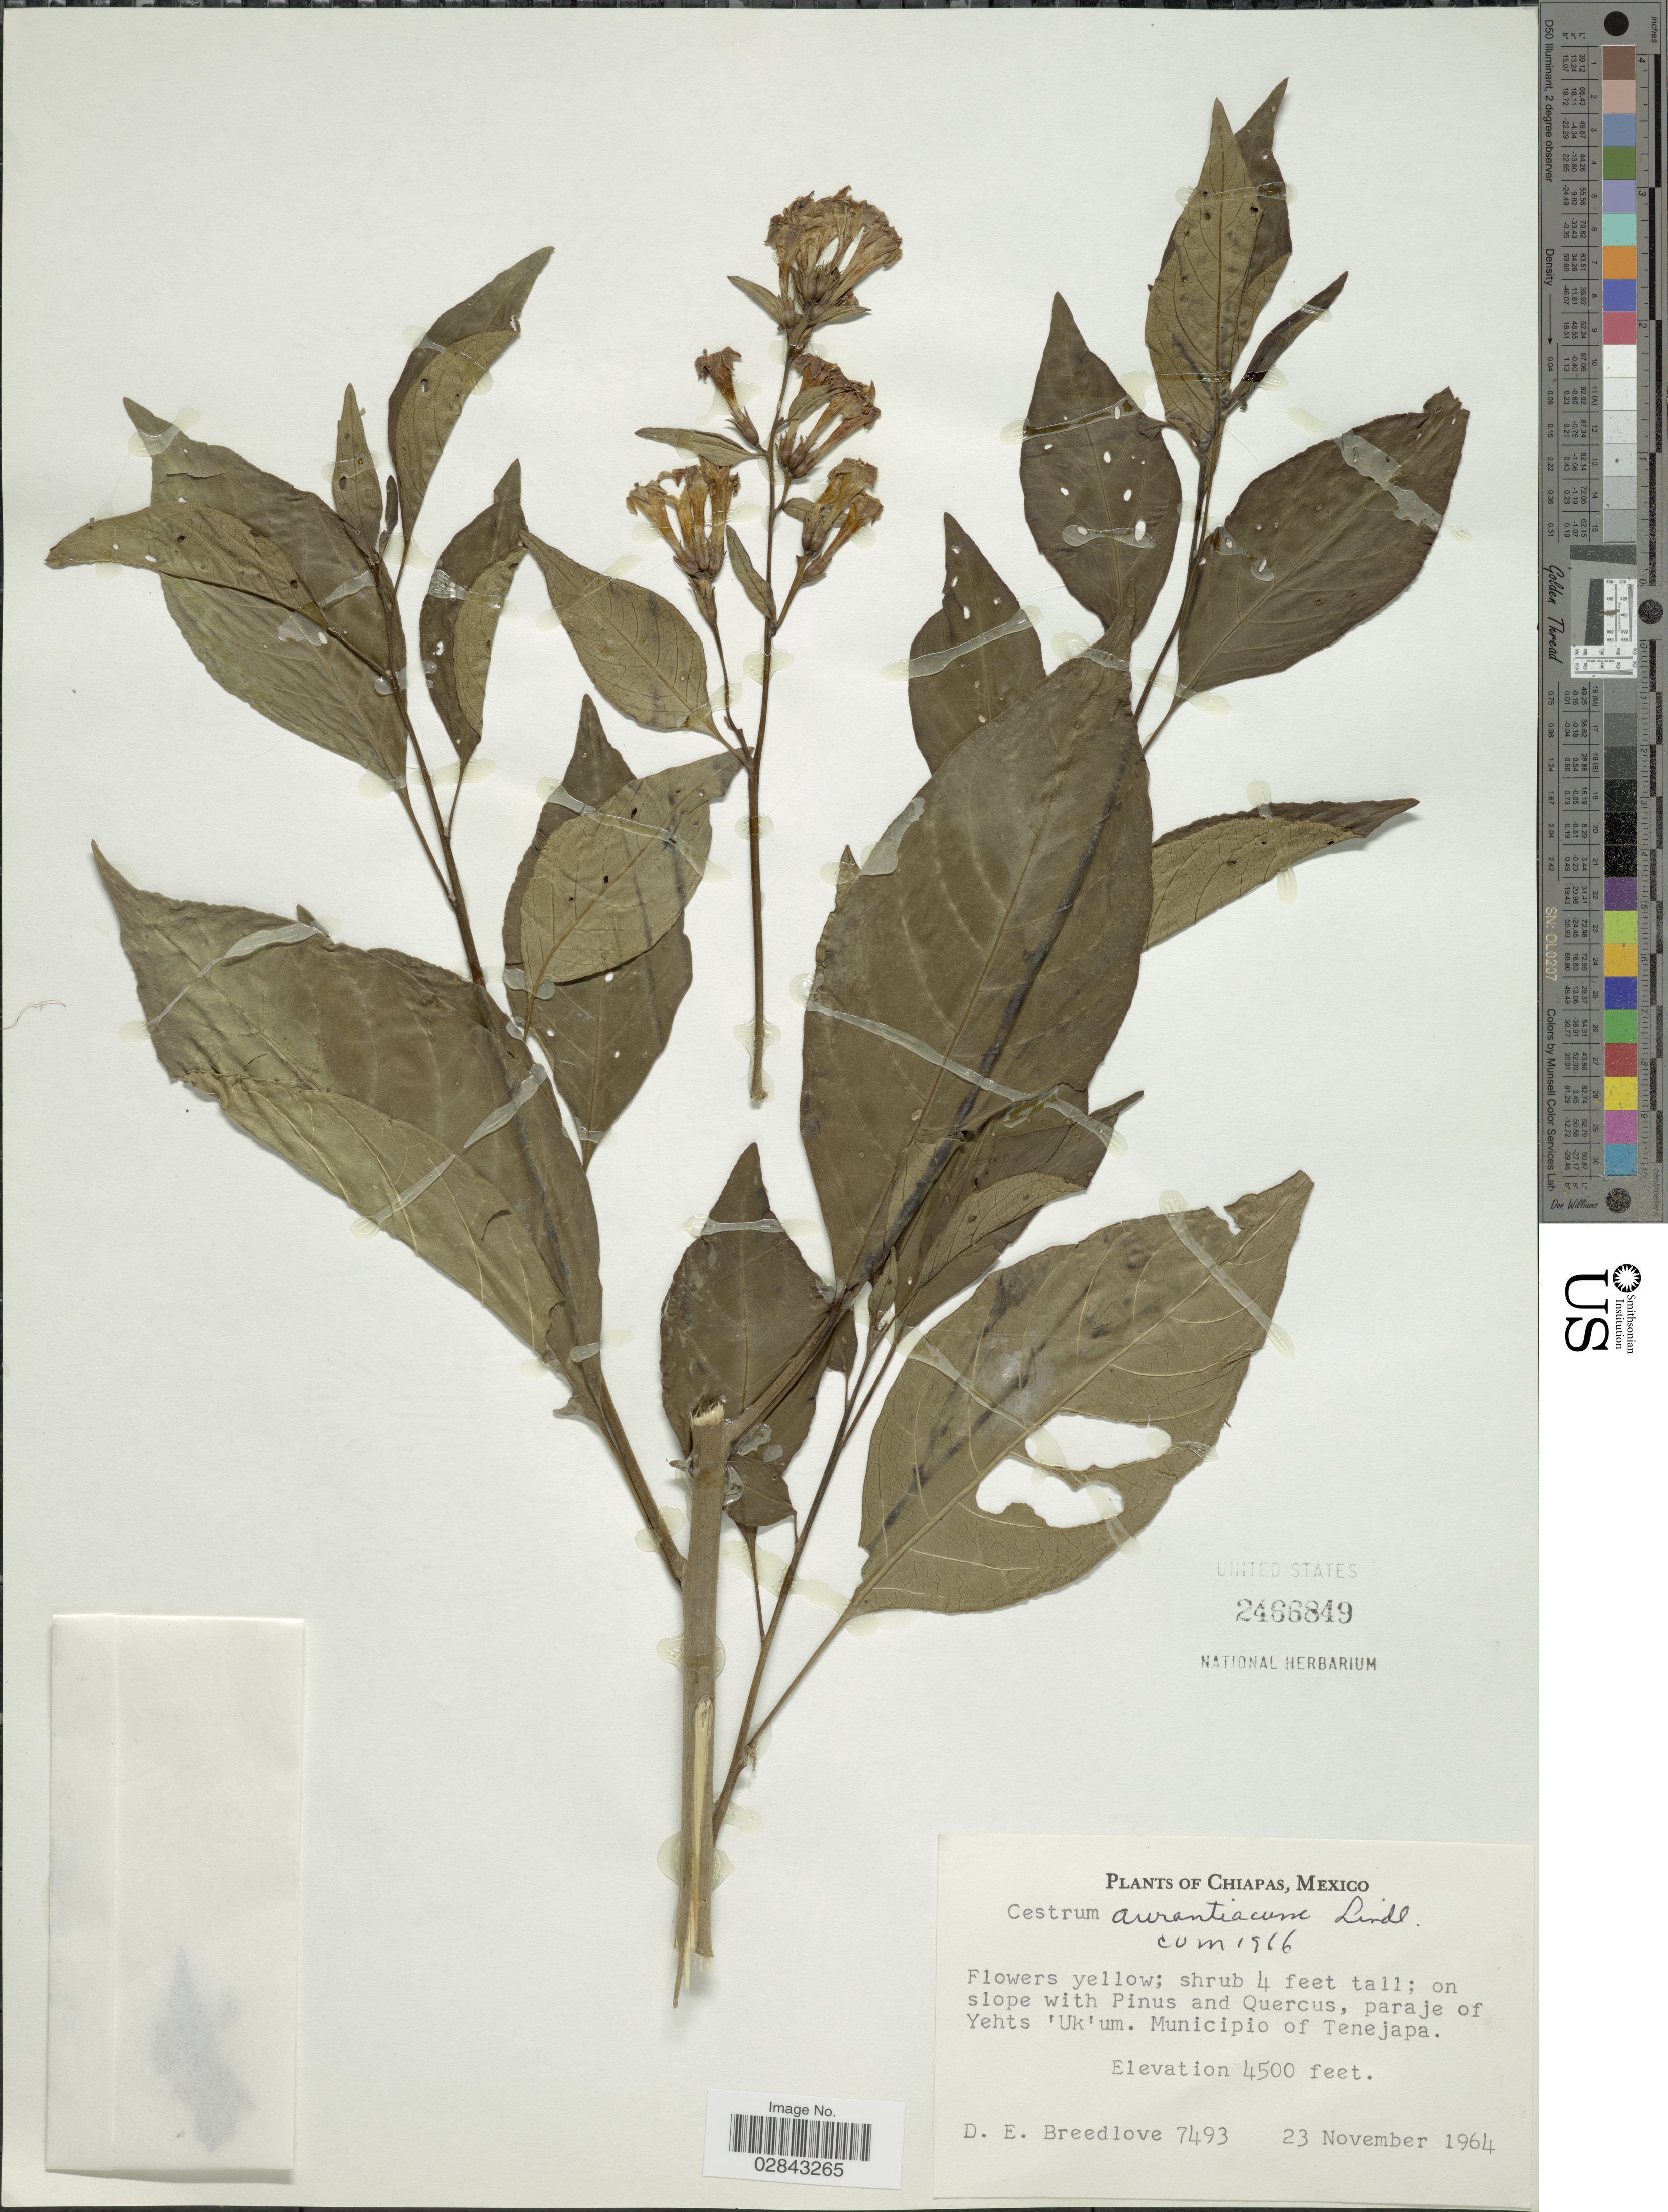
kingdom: Plantae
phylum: Tracheophyta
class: Magnoliopsida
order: Solanales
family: Solanaceae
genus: Cestrum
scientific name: Cestrum aurantiacum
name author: Lindley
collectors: D. E. Breedlove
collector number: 7493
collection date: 1964-11-23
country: Mexico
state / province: Chiapas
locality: Paraja of Yehts' Uk'um. Municipio of Tenejapa.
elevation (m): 1372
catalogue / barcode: US 2466849